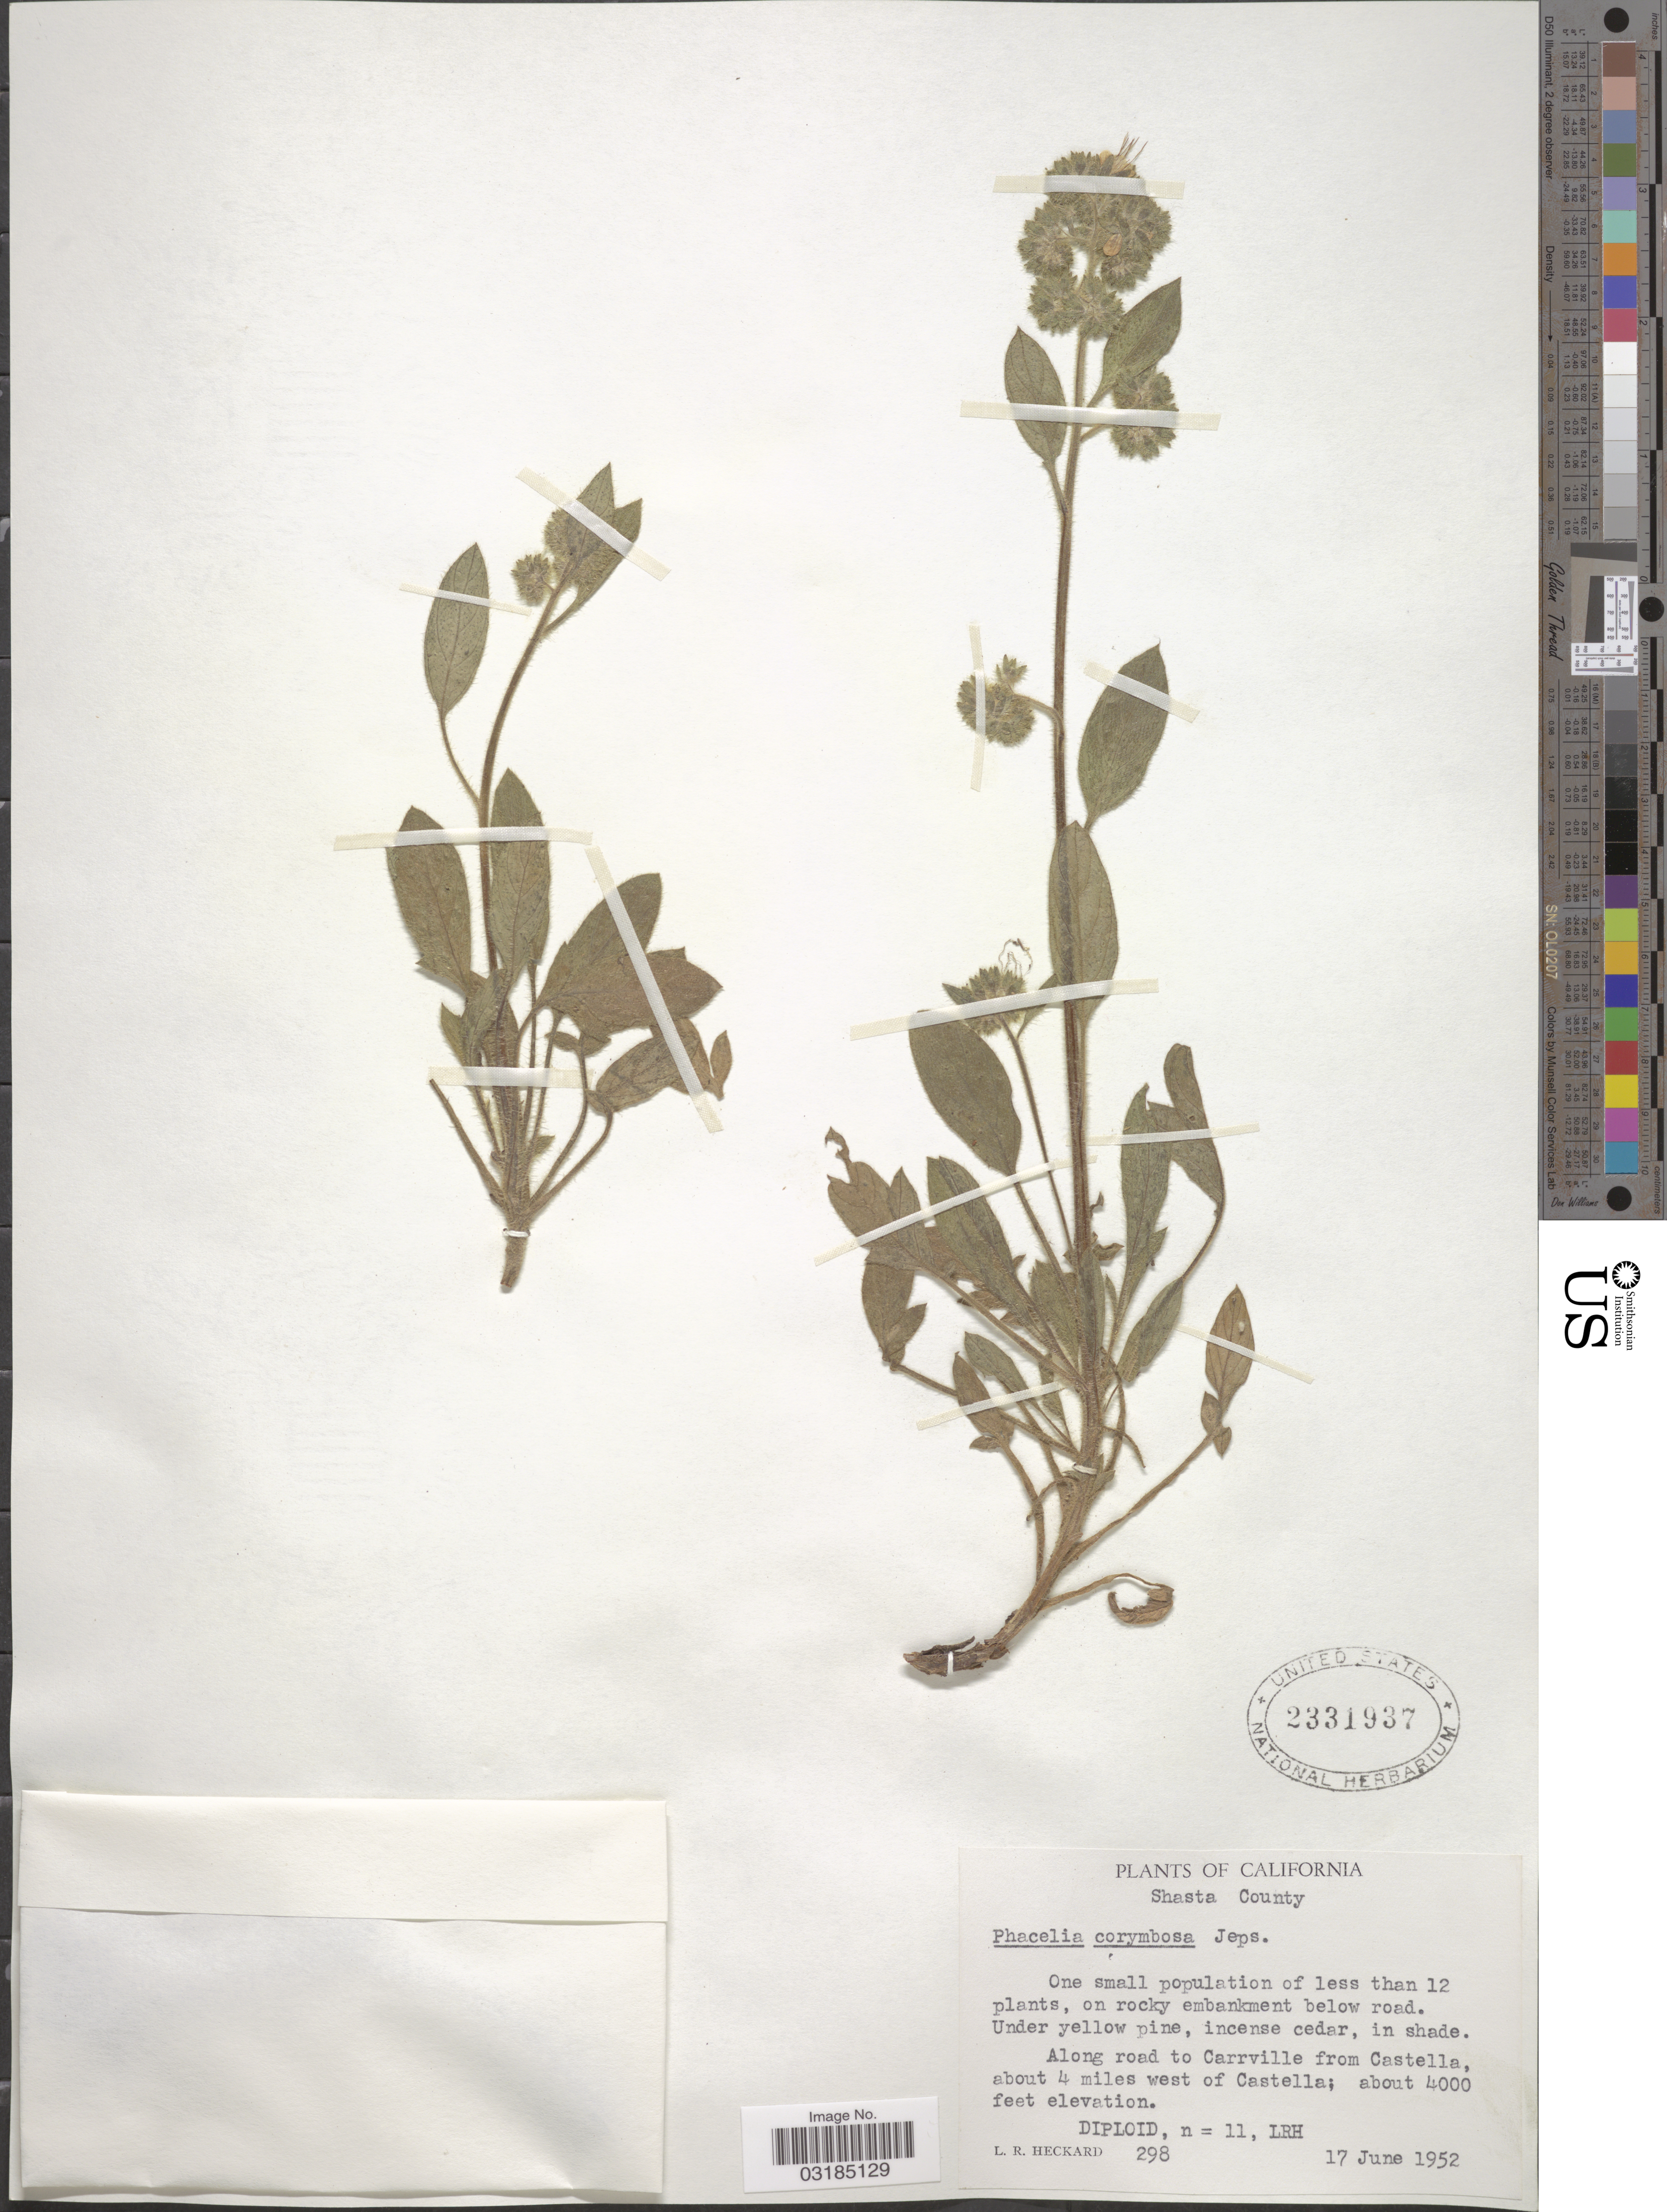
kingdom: Plantae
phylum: Tracheophyta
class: Magnoliopsida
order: Boraginales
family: Hydrophyllaceae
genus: Phacelia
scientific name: Phacelia corymbosa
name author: Jeps.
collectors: L. R. Heckard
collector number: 298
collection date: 1952-06-17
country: United States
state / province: California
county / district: Shasta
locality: Shasta County. Along road to Carrville from Castella, about 4 miles west of Castella.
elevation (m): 1219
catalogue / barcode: US 2331937